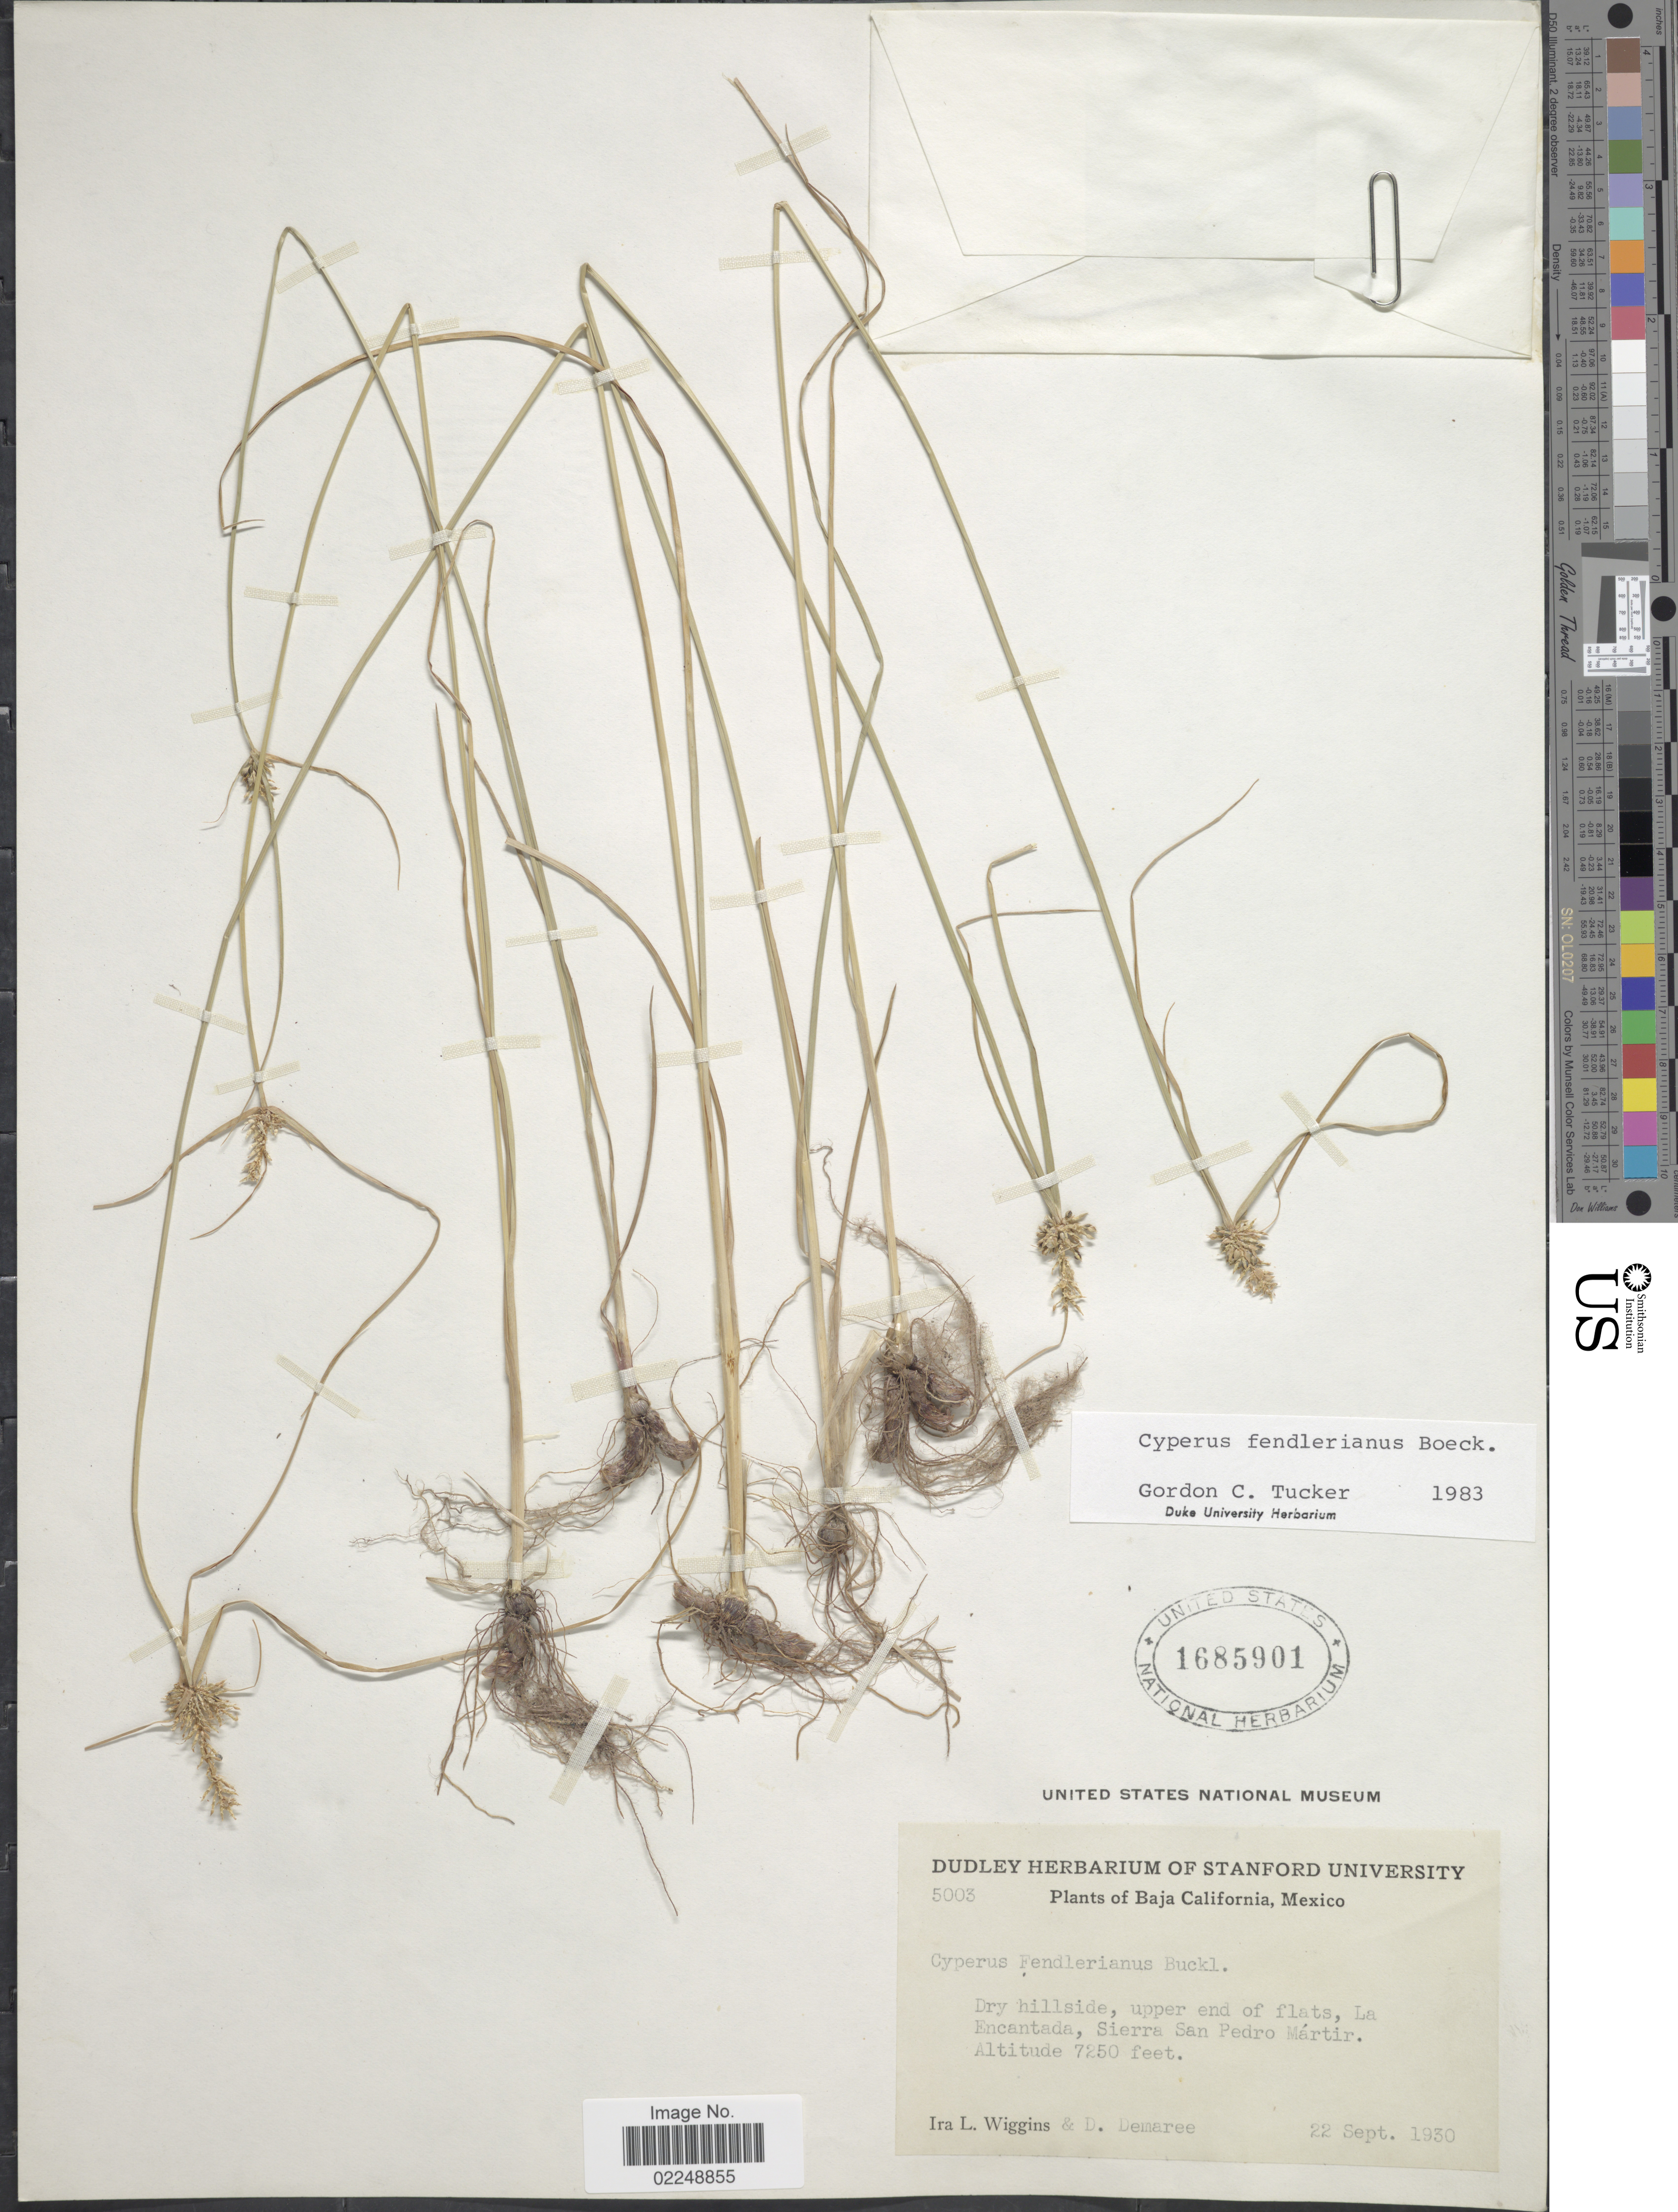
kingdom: Plantae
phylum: Tracheophyta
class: Liliopsida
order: Poales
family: Cyperaceae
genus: Cyperus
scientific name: Cyperus fendlerianus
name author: Boeckeler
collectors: I. L. Wiggins & D. Demaree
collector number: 5003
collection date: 1930-09-22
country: Mexico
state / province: Baja California Norte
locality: La Encantada, Sierra San Pedro Martir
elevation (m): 2210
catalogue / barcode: US 1685901